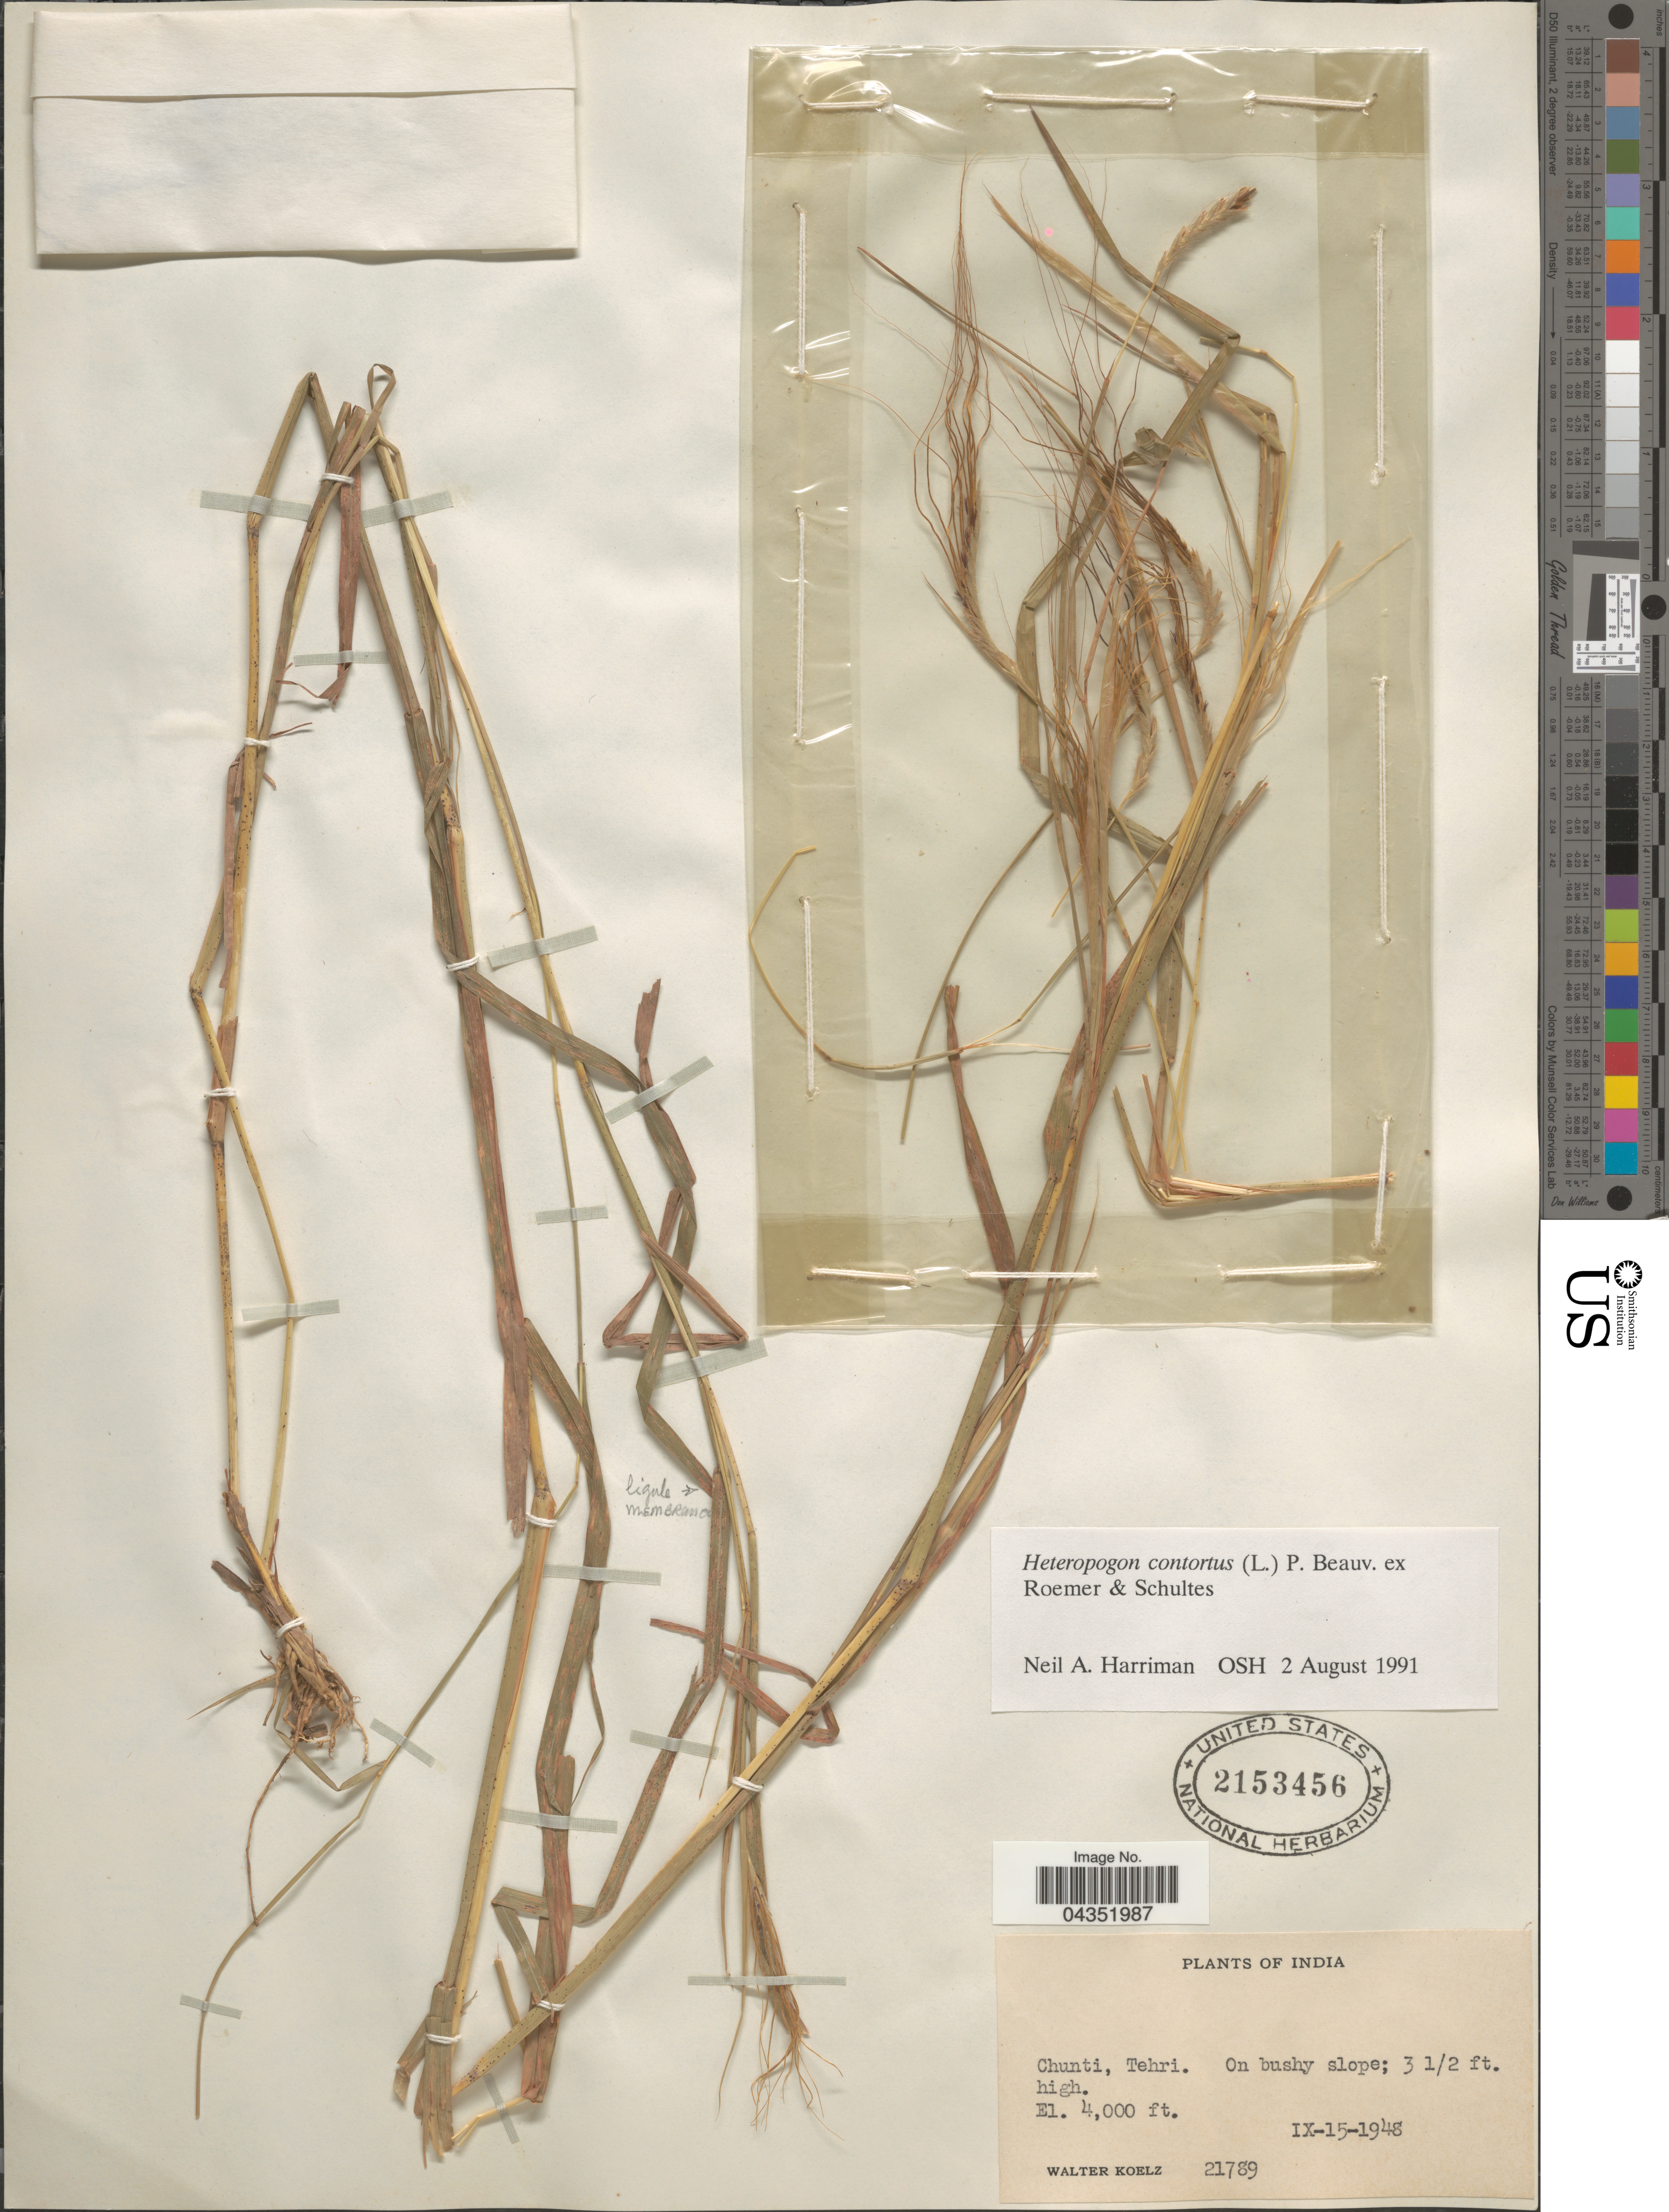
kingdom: Plantae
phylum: Tracheophyta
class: Liliopsida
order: Poales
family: Poaceae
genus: Heteropogon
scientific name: Heteropogon contortus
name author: (L.) P. Beauv. ex Roem. & Schult.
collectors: W. N. Koelz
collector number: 21789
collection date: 1948-09-15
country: India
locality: Chunti, Tehri.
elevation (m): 1219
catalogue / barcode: US 2153456